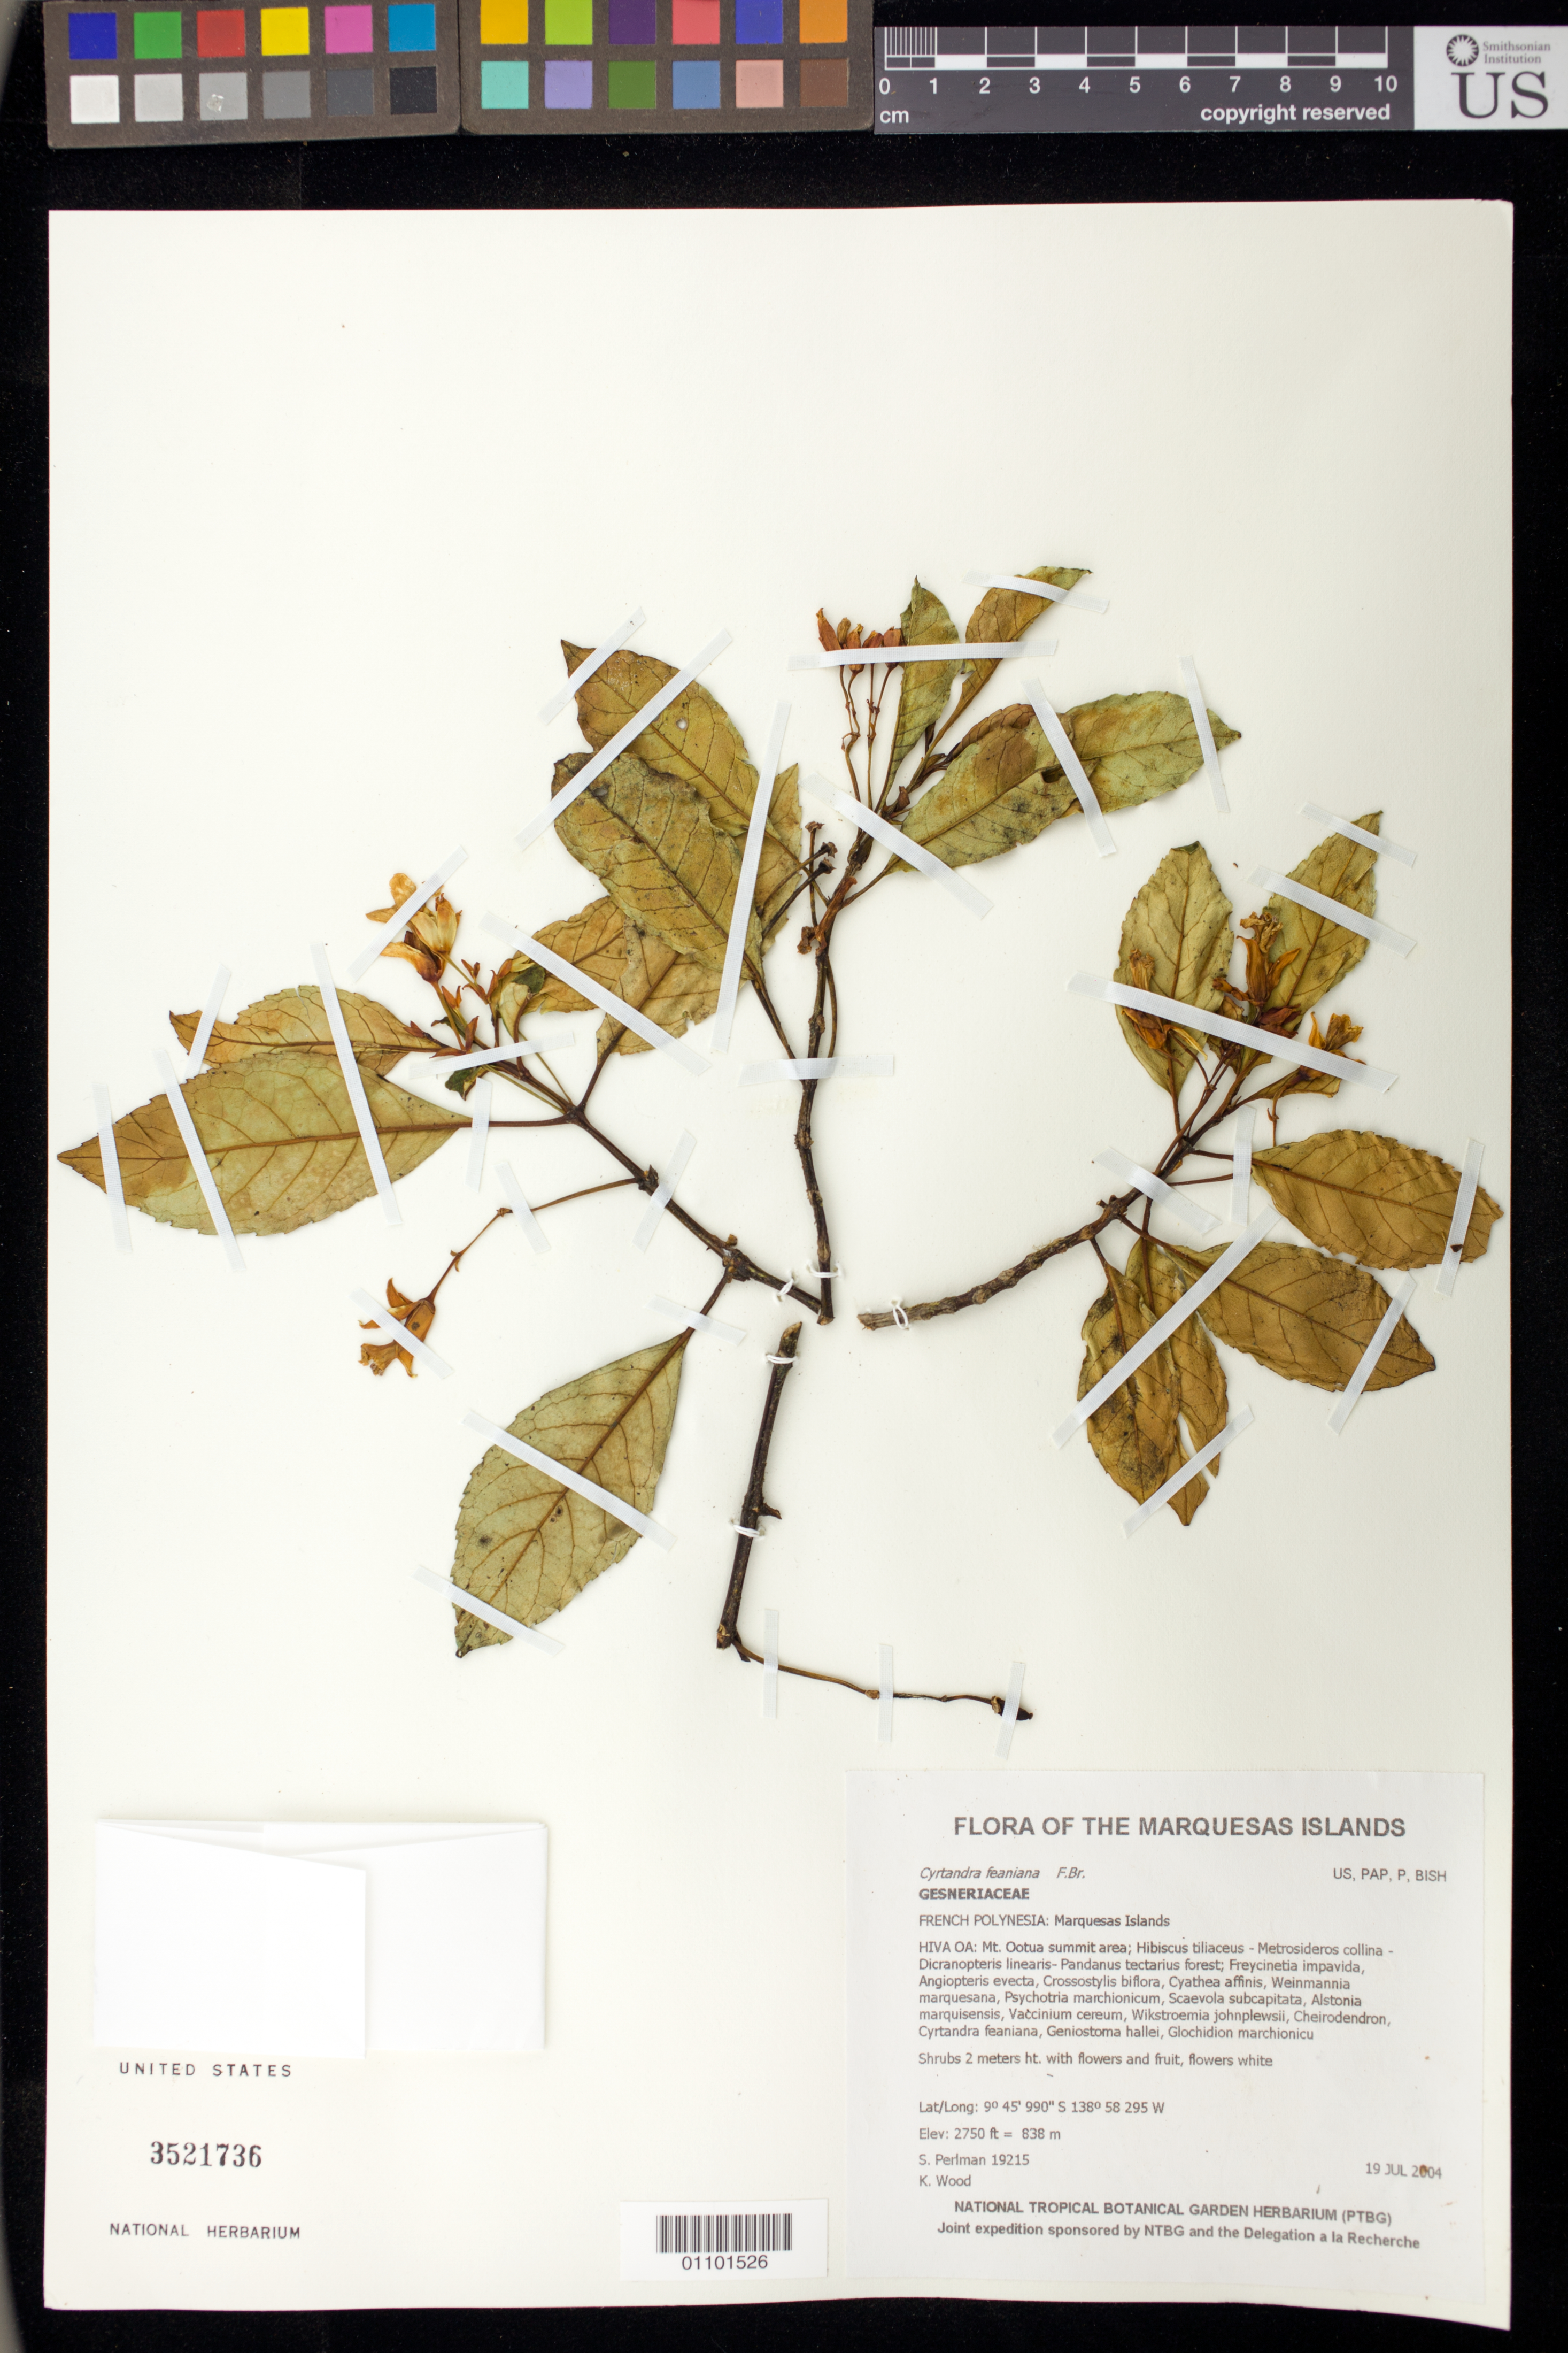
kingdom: Plantae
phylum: Tracheophyta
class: Magnoliopsida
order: Lamiales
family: Gesneriaceae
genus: Cyrtandra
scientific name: Cyrtandra feaniana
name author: F. Br.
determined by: Wagner, W. L., (BOT), Smithsonian Institution - National Museum of Natural History (UNITED STATES)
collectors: S. P. Perlman & K. R. Wood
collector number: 19215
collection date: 2004-07-19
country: French Polynesia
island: Hiva Oa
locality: Mt. Ootua summit area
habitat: Hibiscus tiliaceus - Metrosideros collina - Dicranopteris linearis - Pandanus tectarius forest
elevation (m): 838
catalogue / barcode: US 3521736